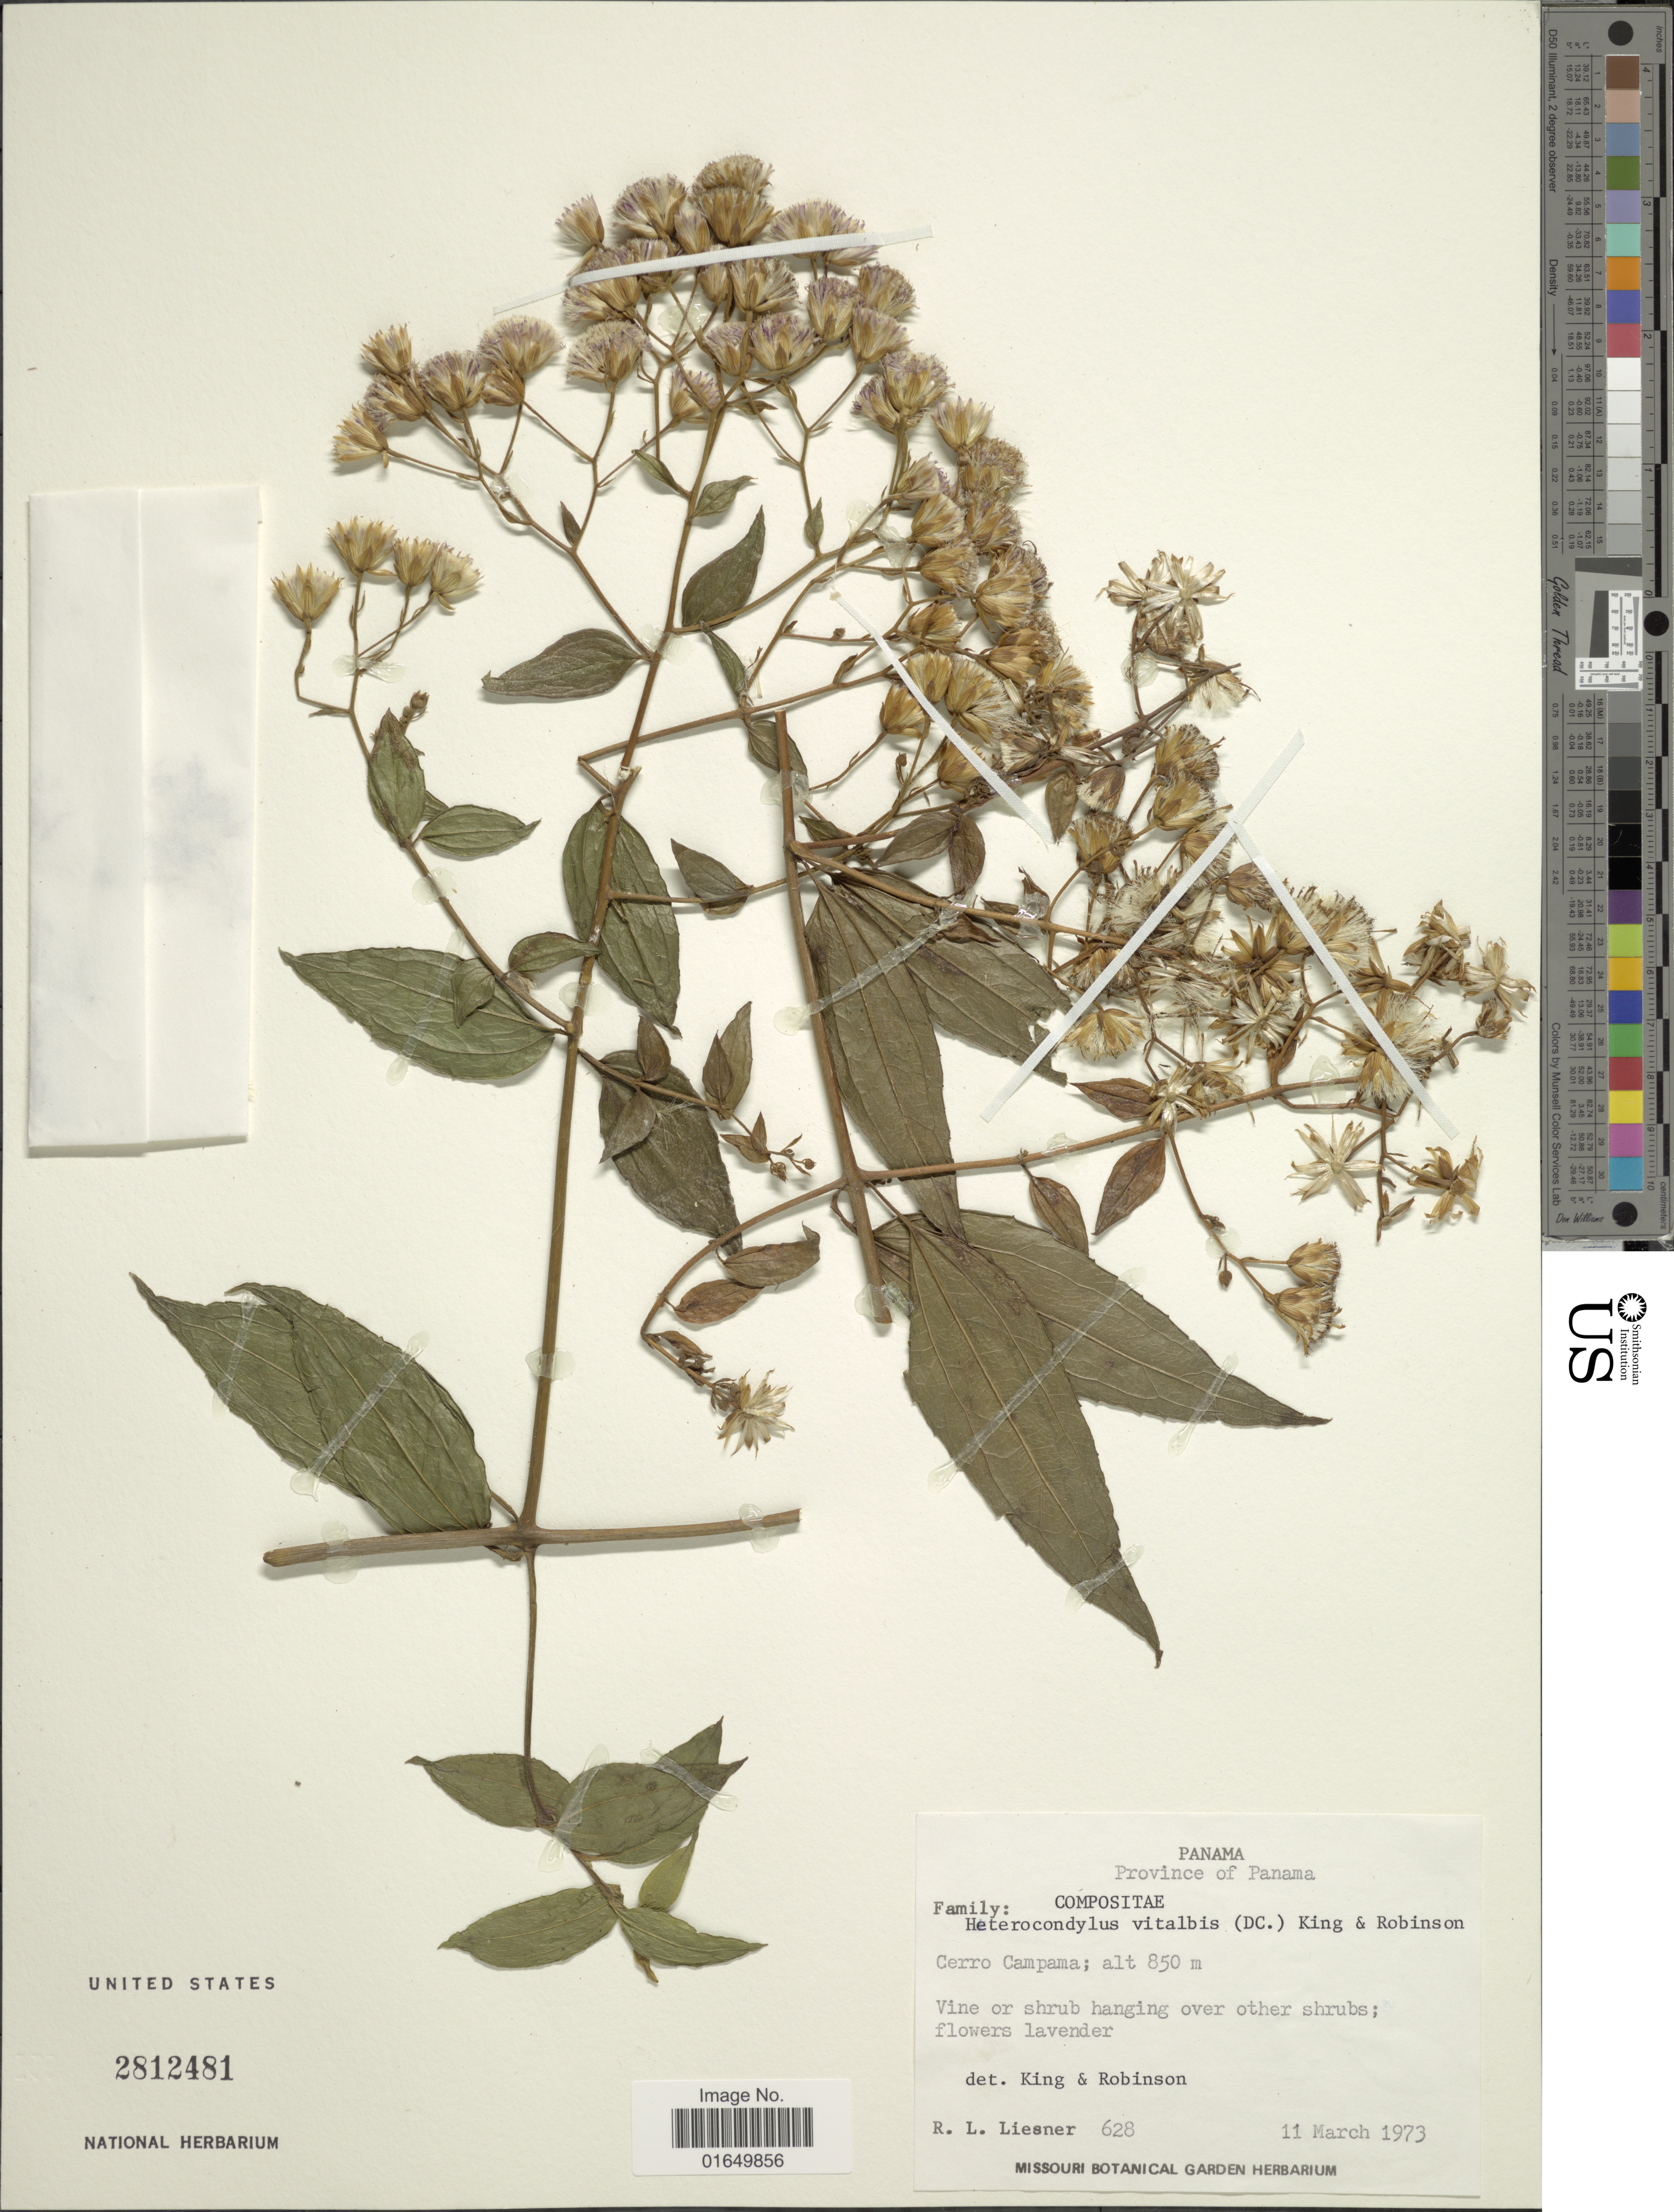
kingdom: Plantae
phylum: Tracheophyta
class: Magnoliopsida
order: Asterales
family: Asteraceae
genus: Heterocondylus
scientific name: Heterocondylus vitalbae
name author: (DC.) R.M. King & H. Rob.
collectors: R. L. Liesner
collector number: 628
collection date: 1973-03-11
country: Panama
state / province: Panamá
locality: Cerro Campama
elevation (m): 850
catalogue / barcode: US 2812481